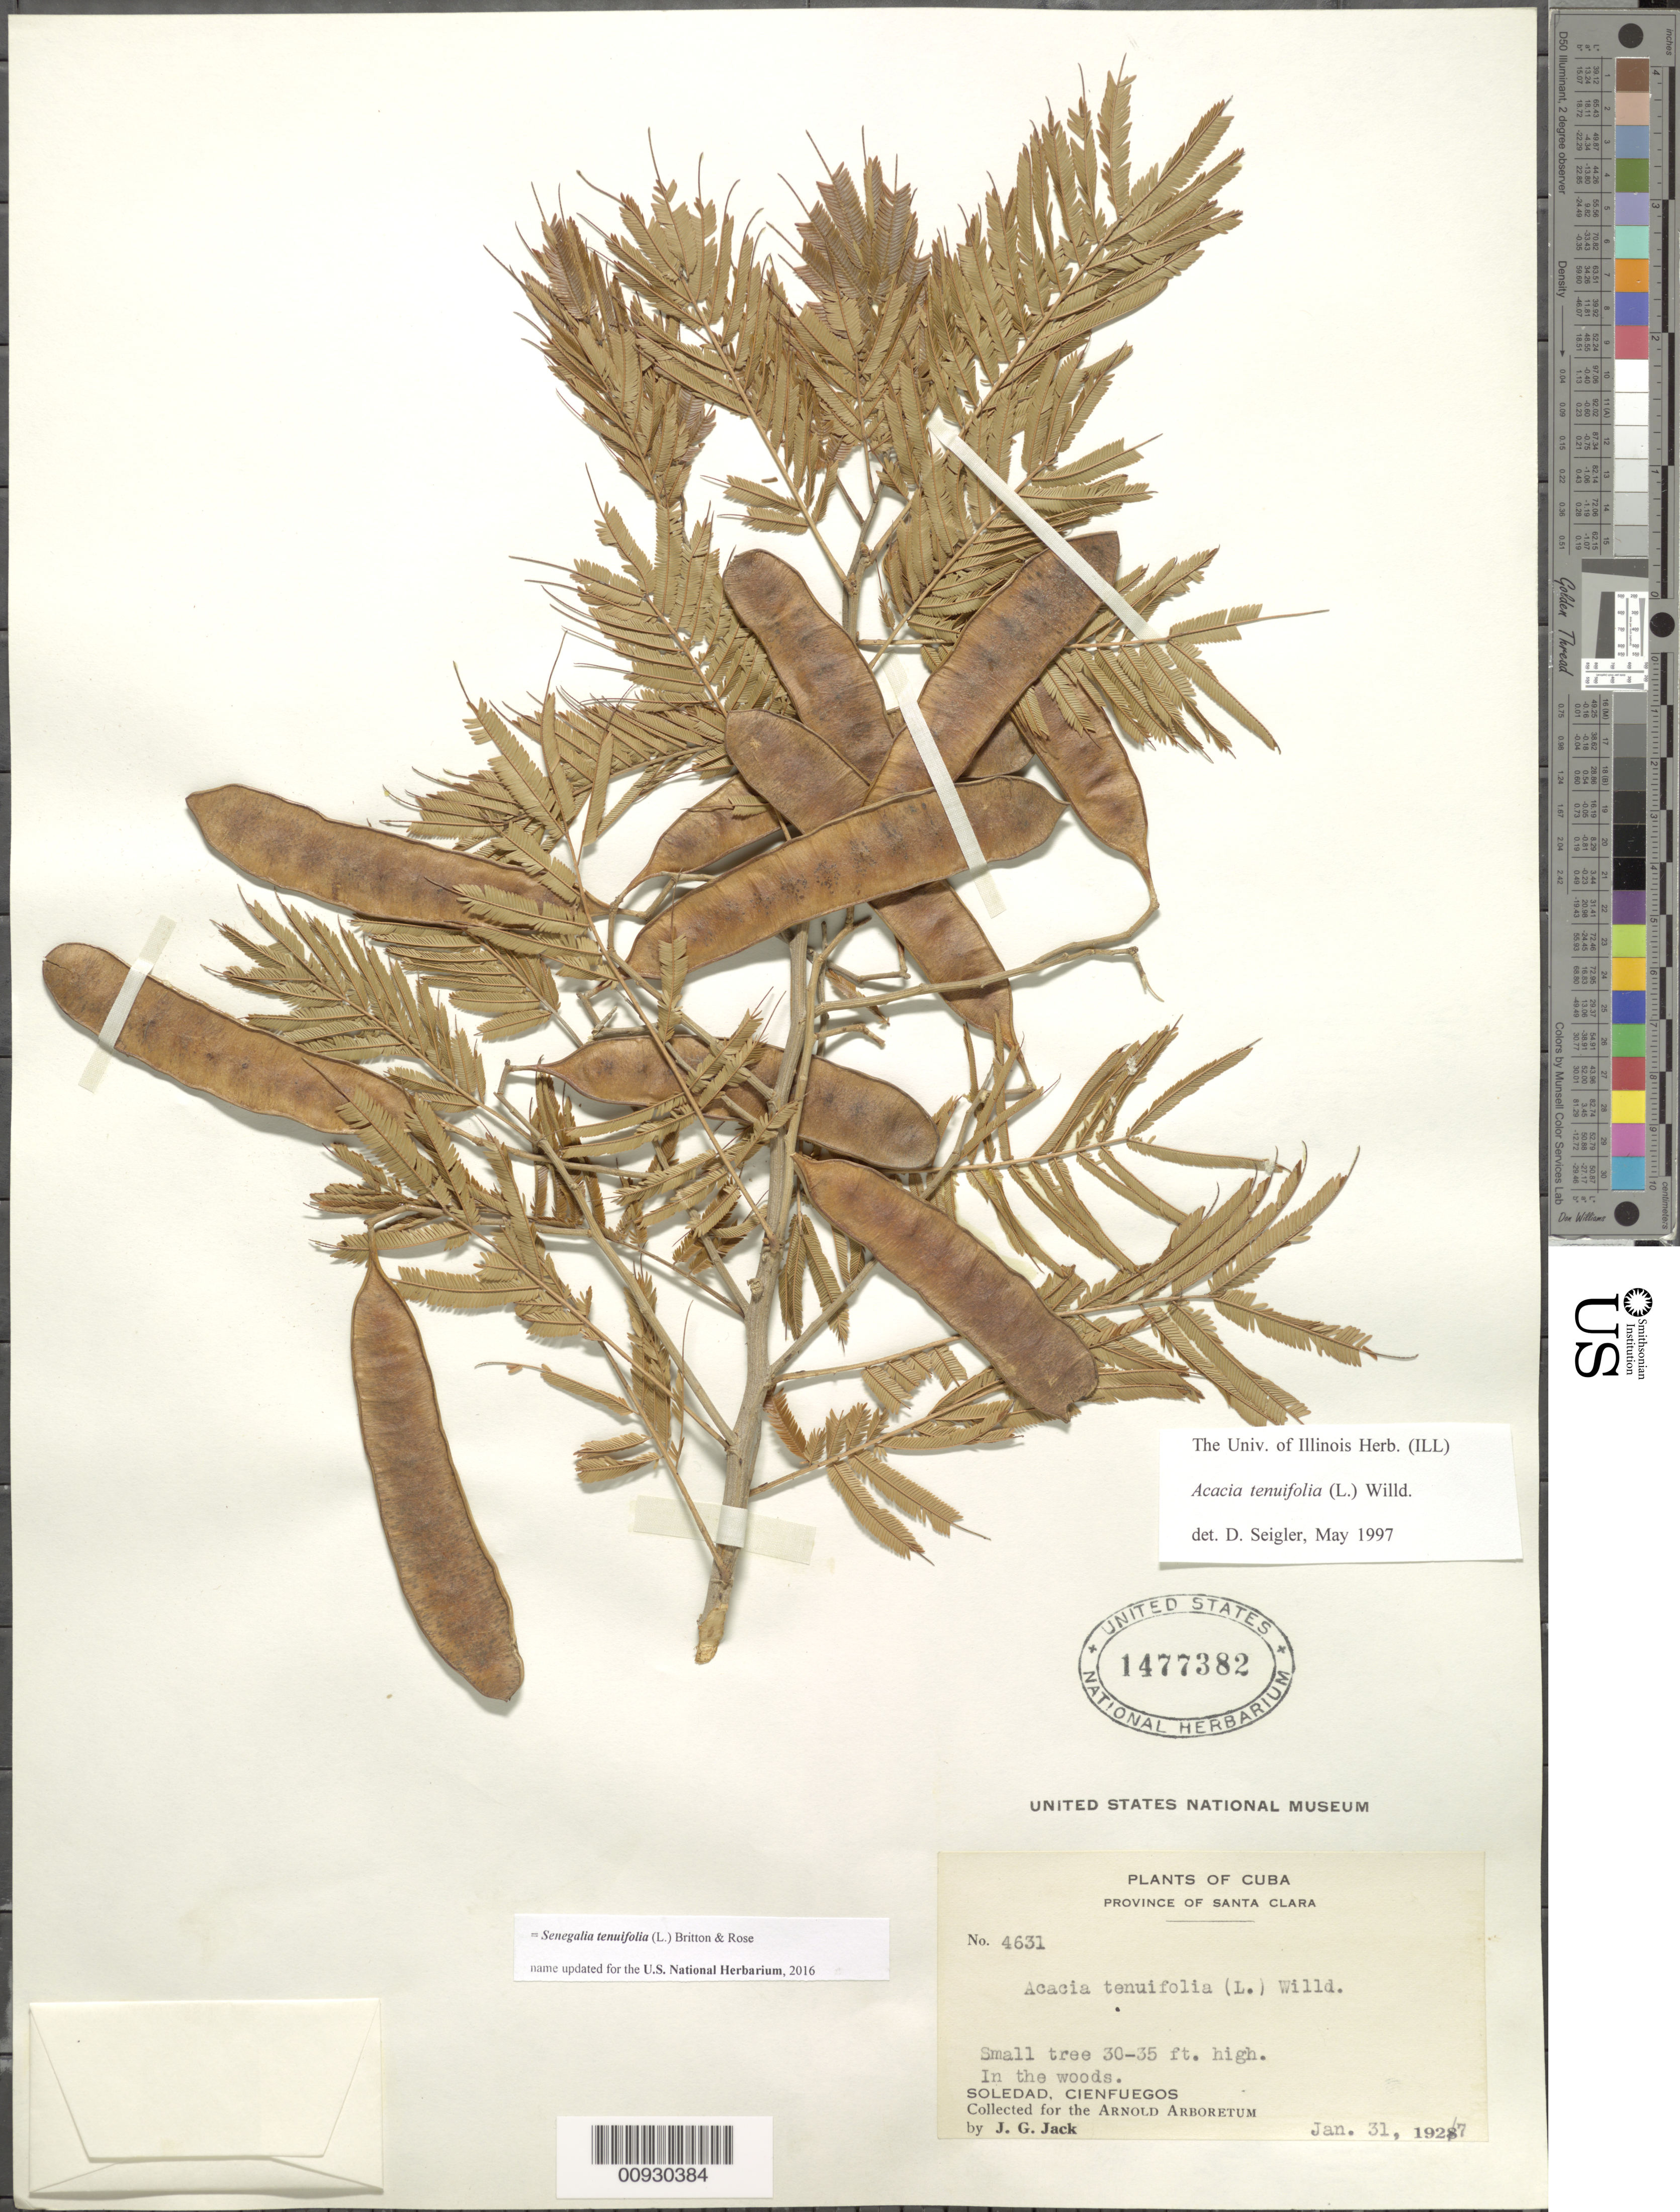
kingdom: Plantae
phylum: Tracheophyta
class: Magnoliopsida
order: Fabales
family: Fabaceae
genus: Senegalia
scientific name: Senegalia tenuifolia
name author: (L.) Britton & Rose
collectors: J. G. Jack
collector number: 4631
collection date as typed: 31 Jan 1927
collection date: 1927-01-31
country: Cuba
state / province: Cienfuegos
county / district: Cienfuegos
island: Cuba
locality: Soledad, Cienfuegos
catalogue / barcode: US 1477382